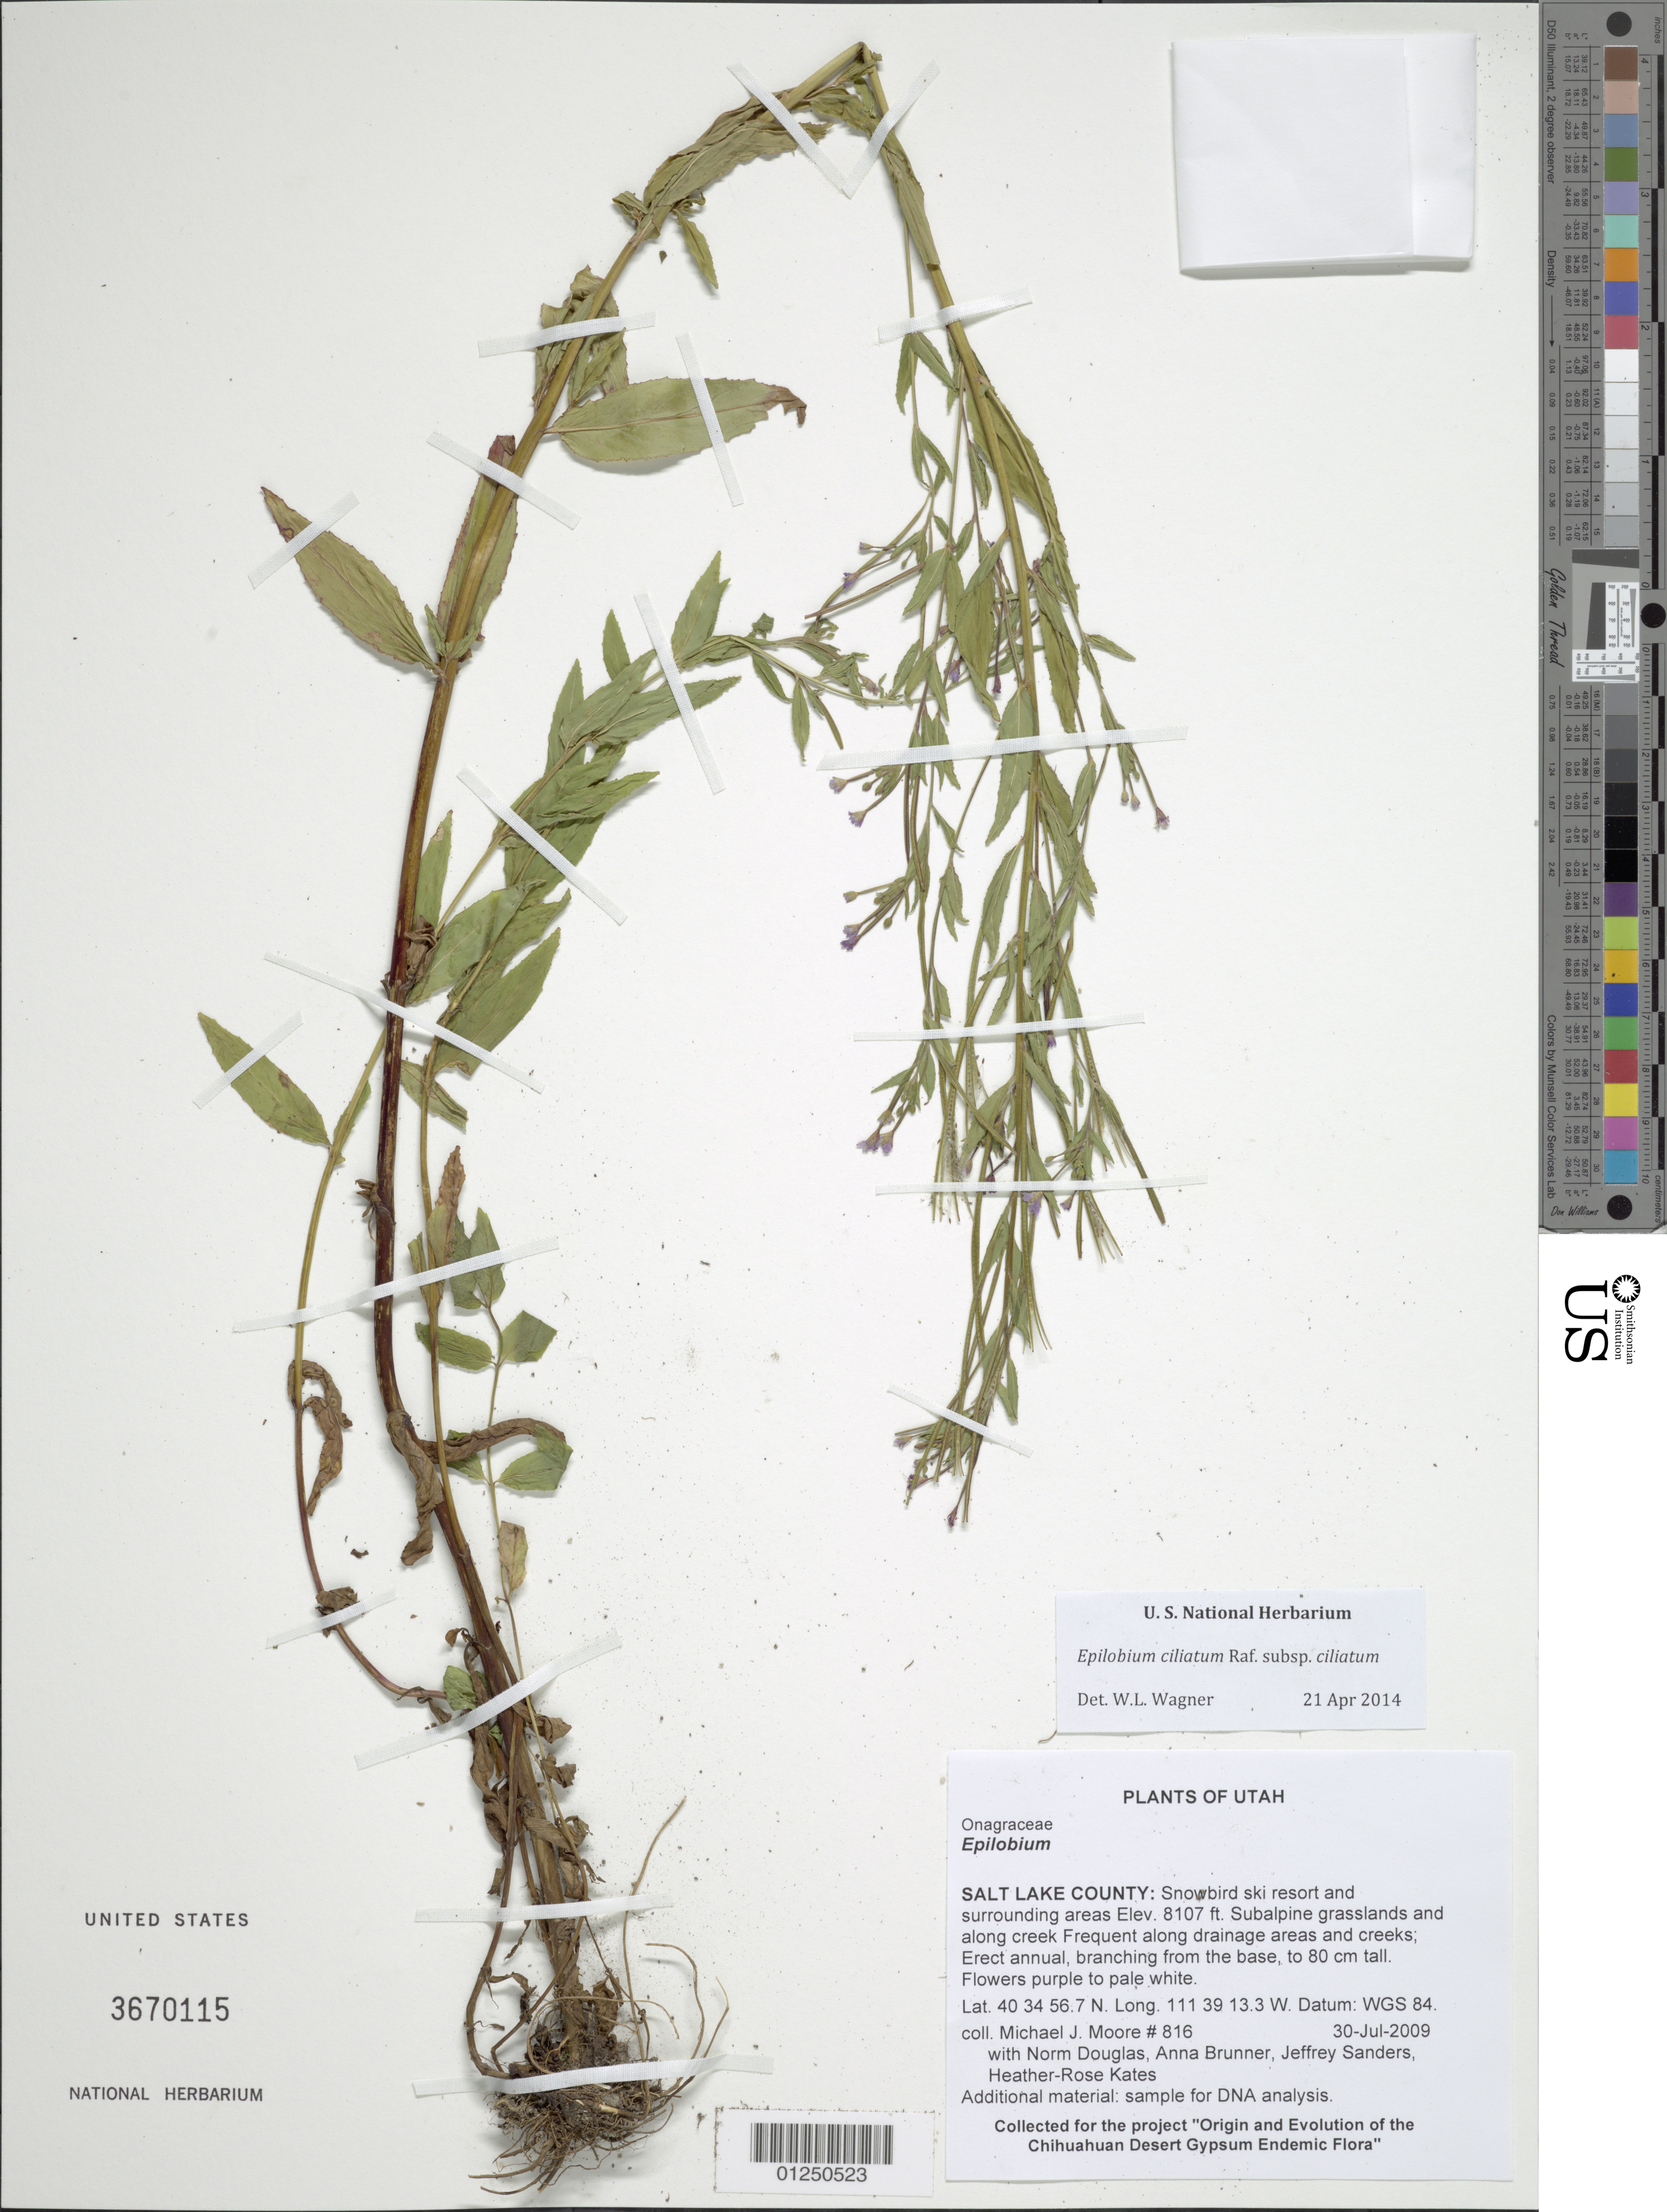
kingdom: Plantae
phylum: Tracheophyta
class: Magnoliopsida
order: Myrtales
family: Onagraceae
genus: Epilobium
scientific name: Epilobium ciliatum subsp. ciliatum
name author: Raf.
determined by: Wagner, W. L., (BOT), Smithsonian Institution - National Museum of Natural History (UNITED STATES)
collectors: M. J. Moore, N. Douglas, A. Brunner, J. Sanders & H.-R. Kates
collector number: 816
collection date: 2005-07-29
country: United States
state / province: Utah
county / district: Salt Lake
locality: Snowbird ski resort and surrounding areas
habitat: Subalpine grasslands and along creek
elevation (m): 2471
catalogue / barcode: US 3670115